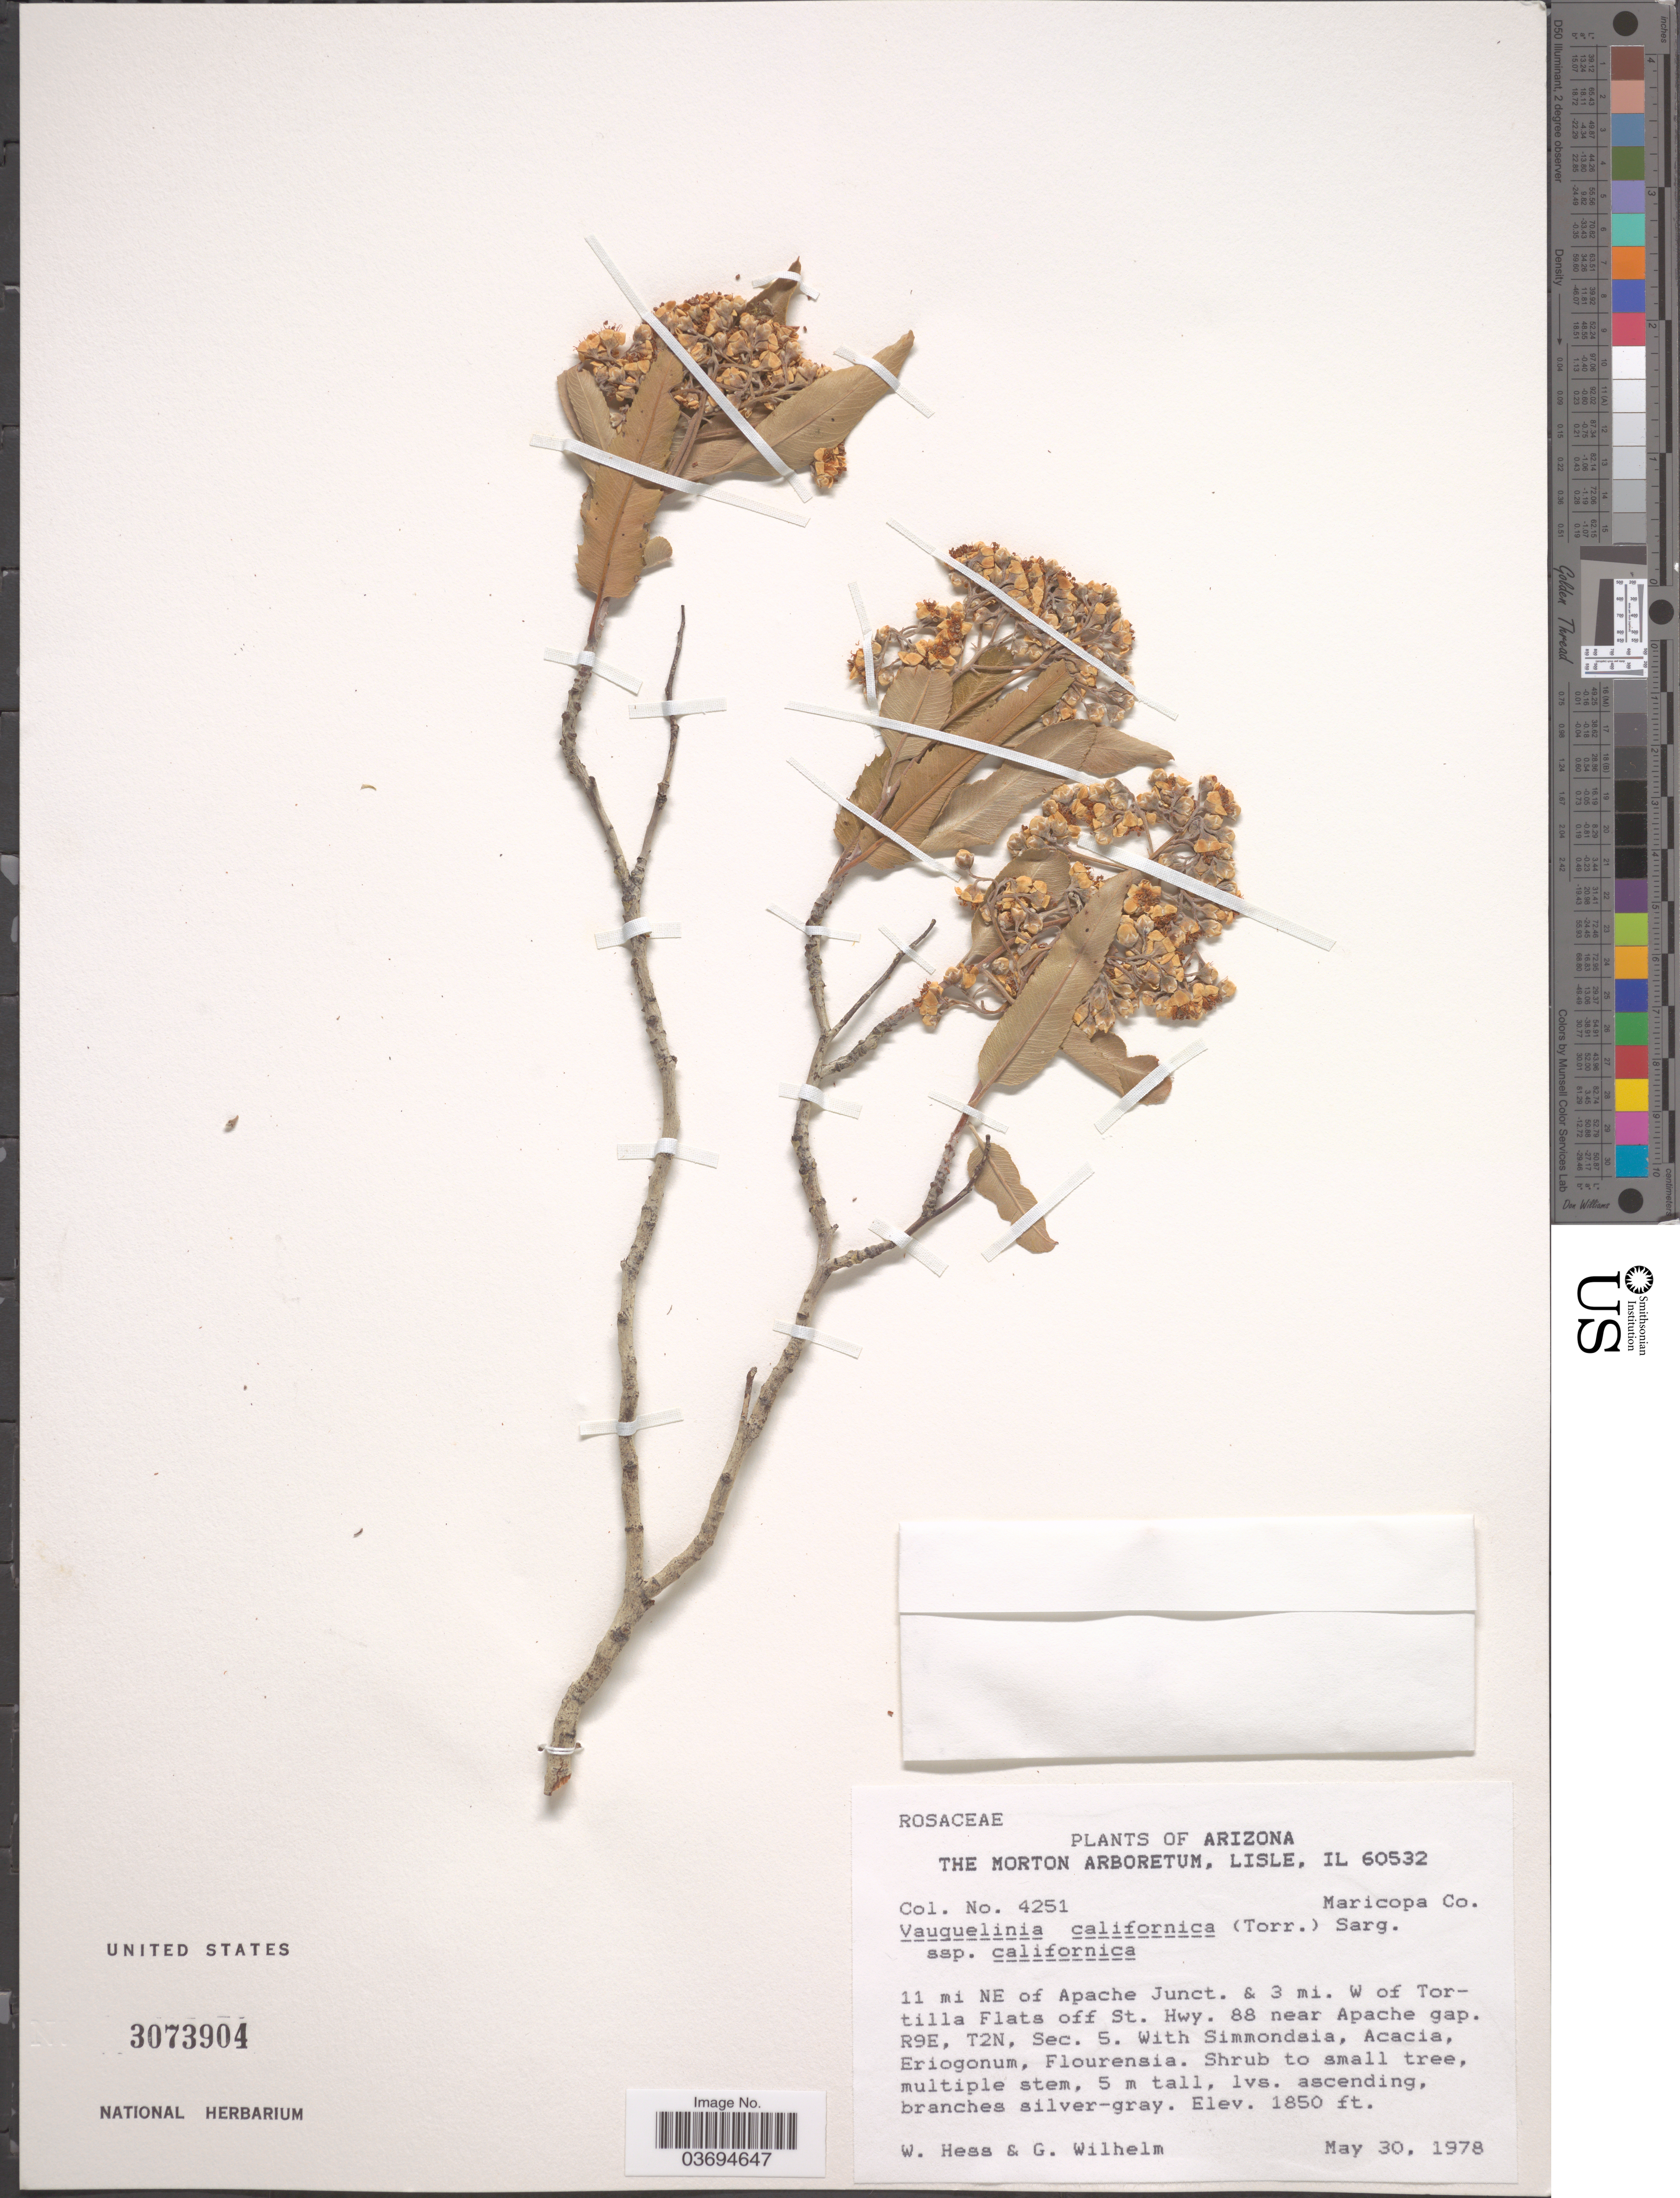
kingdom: Plantae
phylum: Tracheophyta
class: Magnoliopsida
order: Rosales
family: Rosaceae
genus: Vauquelinia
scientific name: Vauquelinia californica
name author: (Torr.) Sarg.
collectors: W. Hess & G. Wilhelm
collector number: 4251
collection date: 1978-05-30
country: United States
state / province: Arizona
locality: Maricopa Co. 11 mi NE of Apache Junct. & 3 mi. W of Tortilla Flats off St. Hwy. 88 near Apache gap. R9E, T2N, Sec. 5.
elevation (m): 564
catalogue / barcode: US 3073904